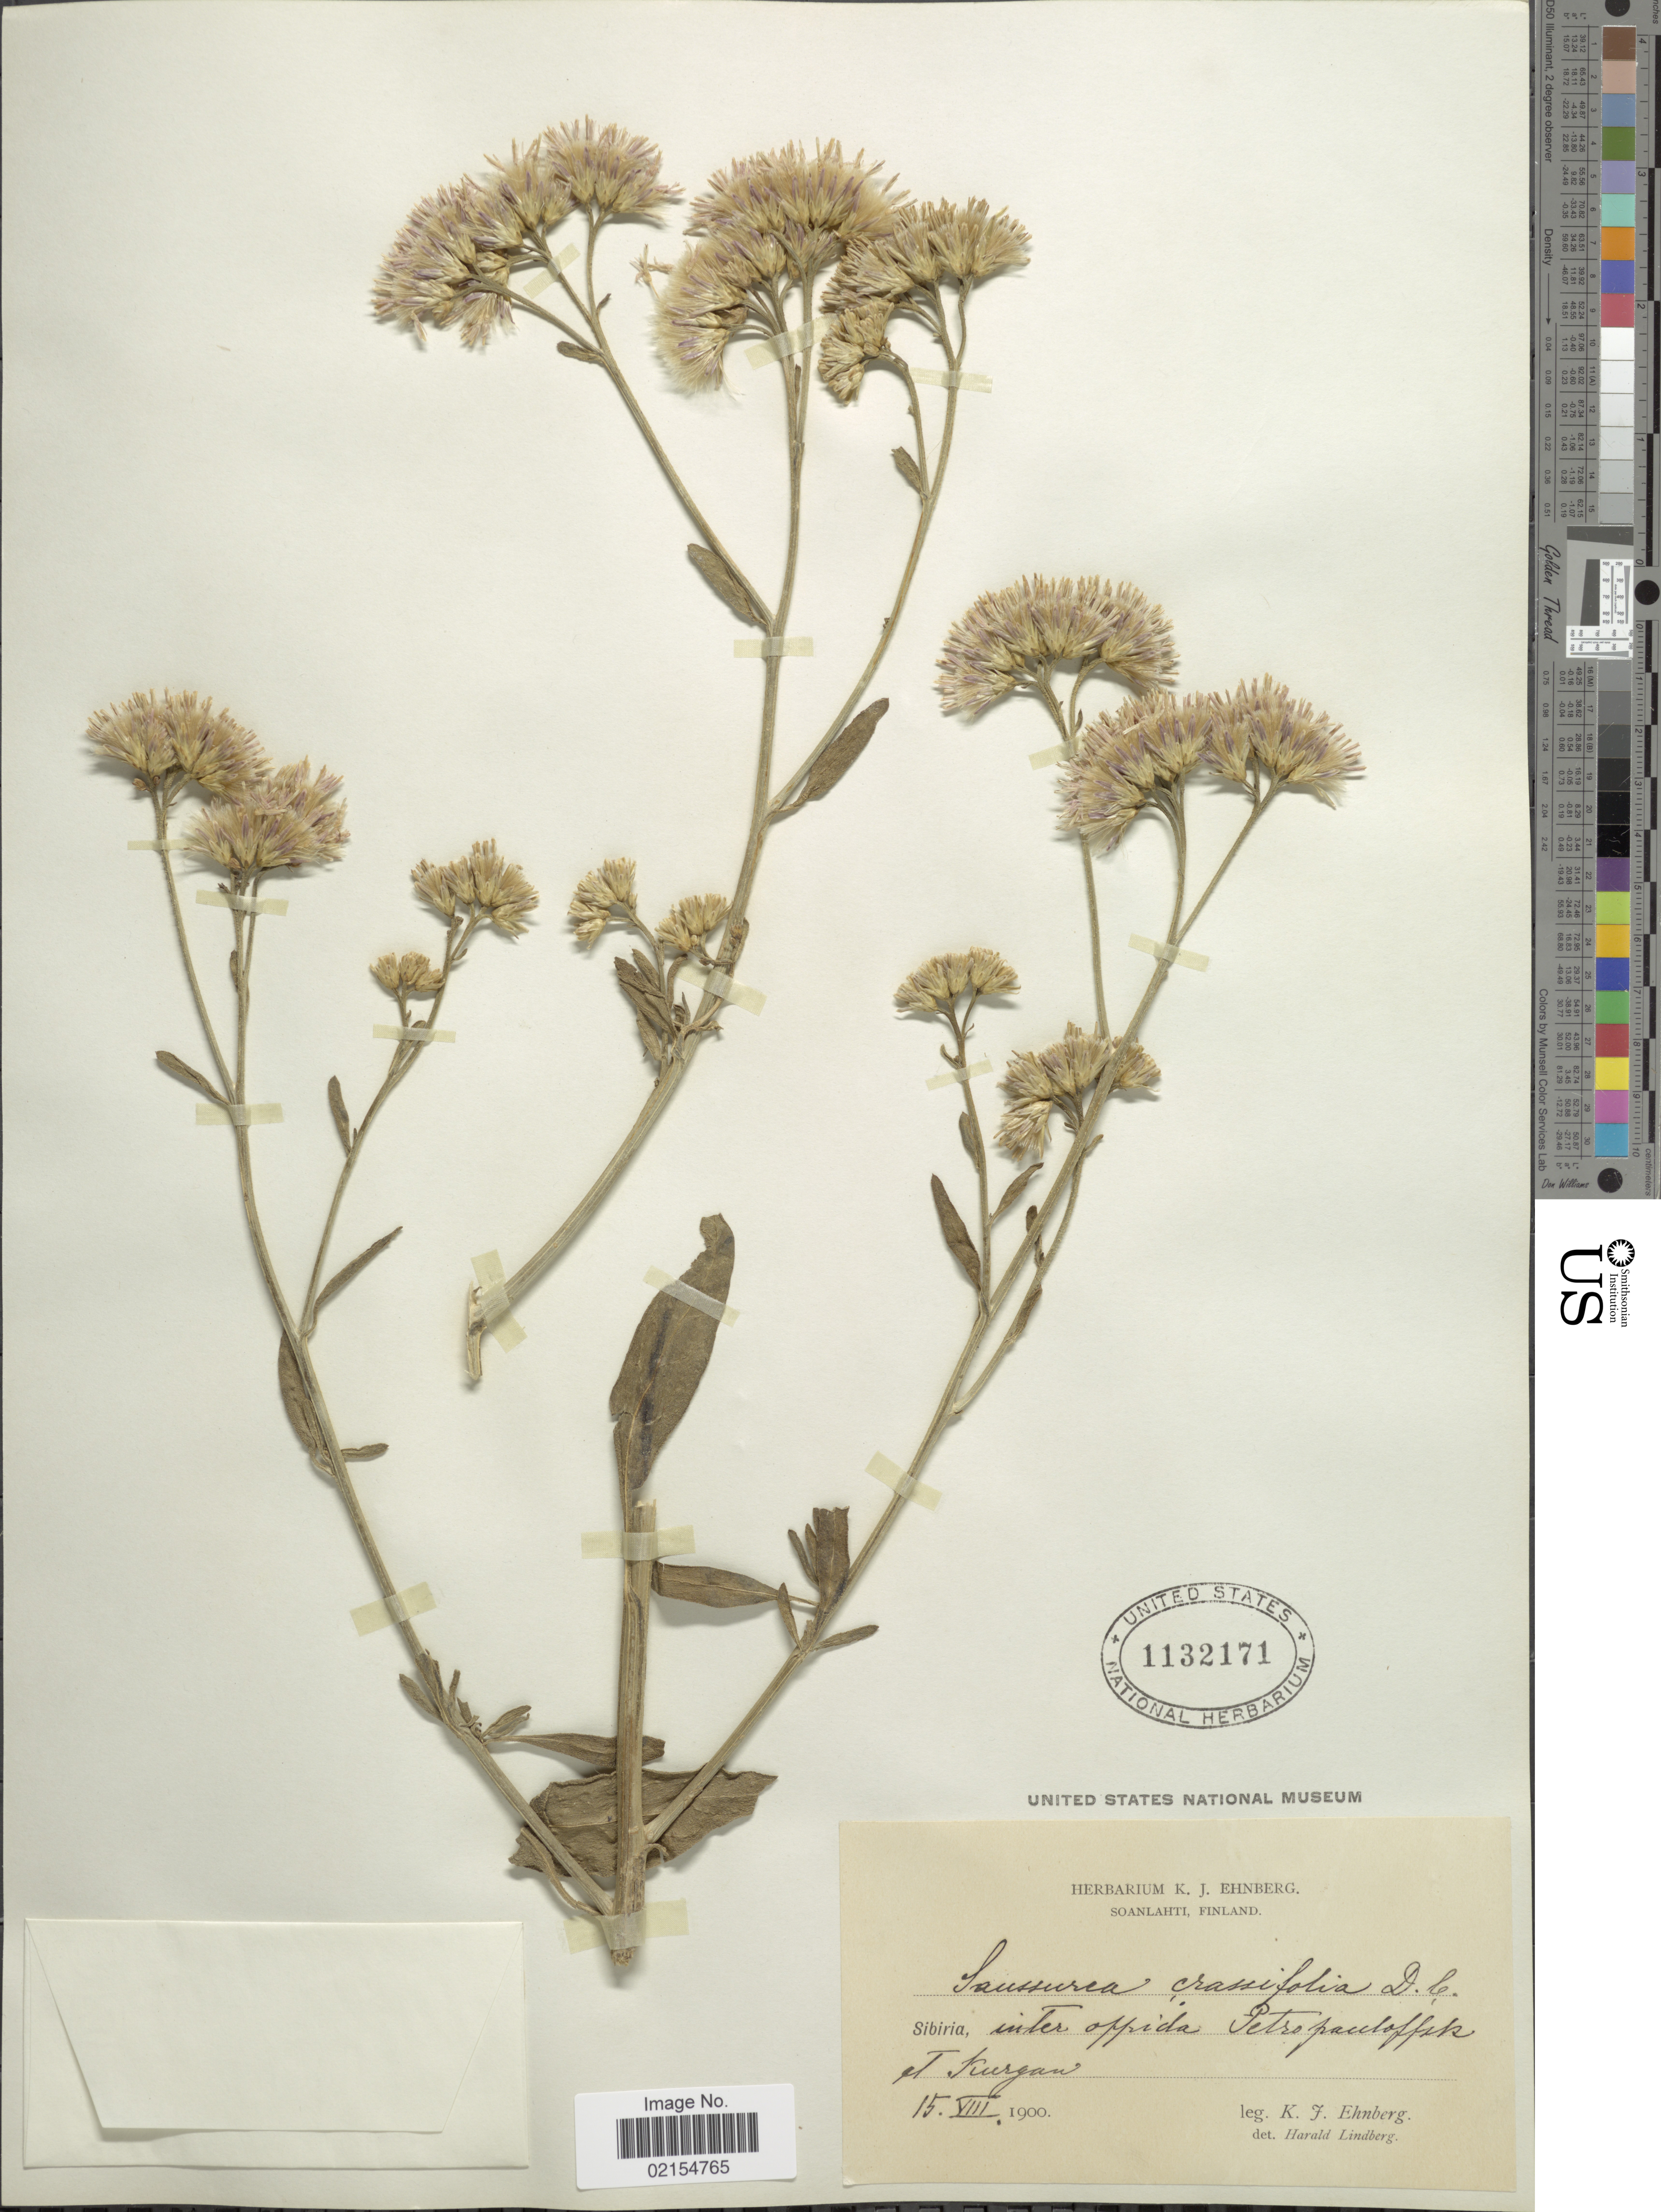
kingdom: Plantae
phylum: Tracheophyta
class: Magnoliopsida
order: Asterales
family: Asteraceae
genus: Saussurea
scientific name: Saussurea salsa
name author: Spreng.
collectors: K. Ehnberg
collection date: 1900-08-15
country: Russian Federation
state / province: Karelia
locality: Petropavlovsk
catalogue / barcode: US 1132171